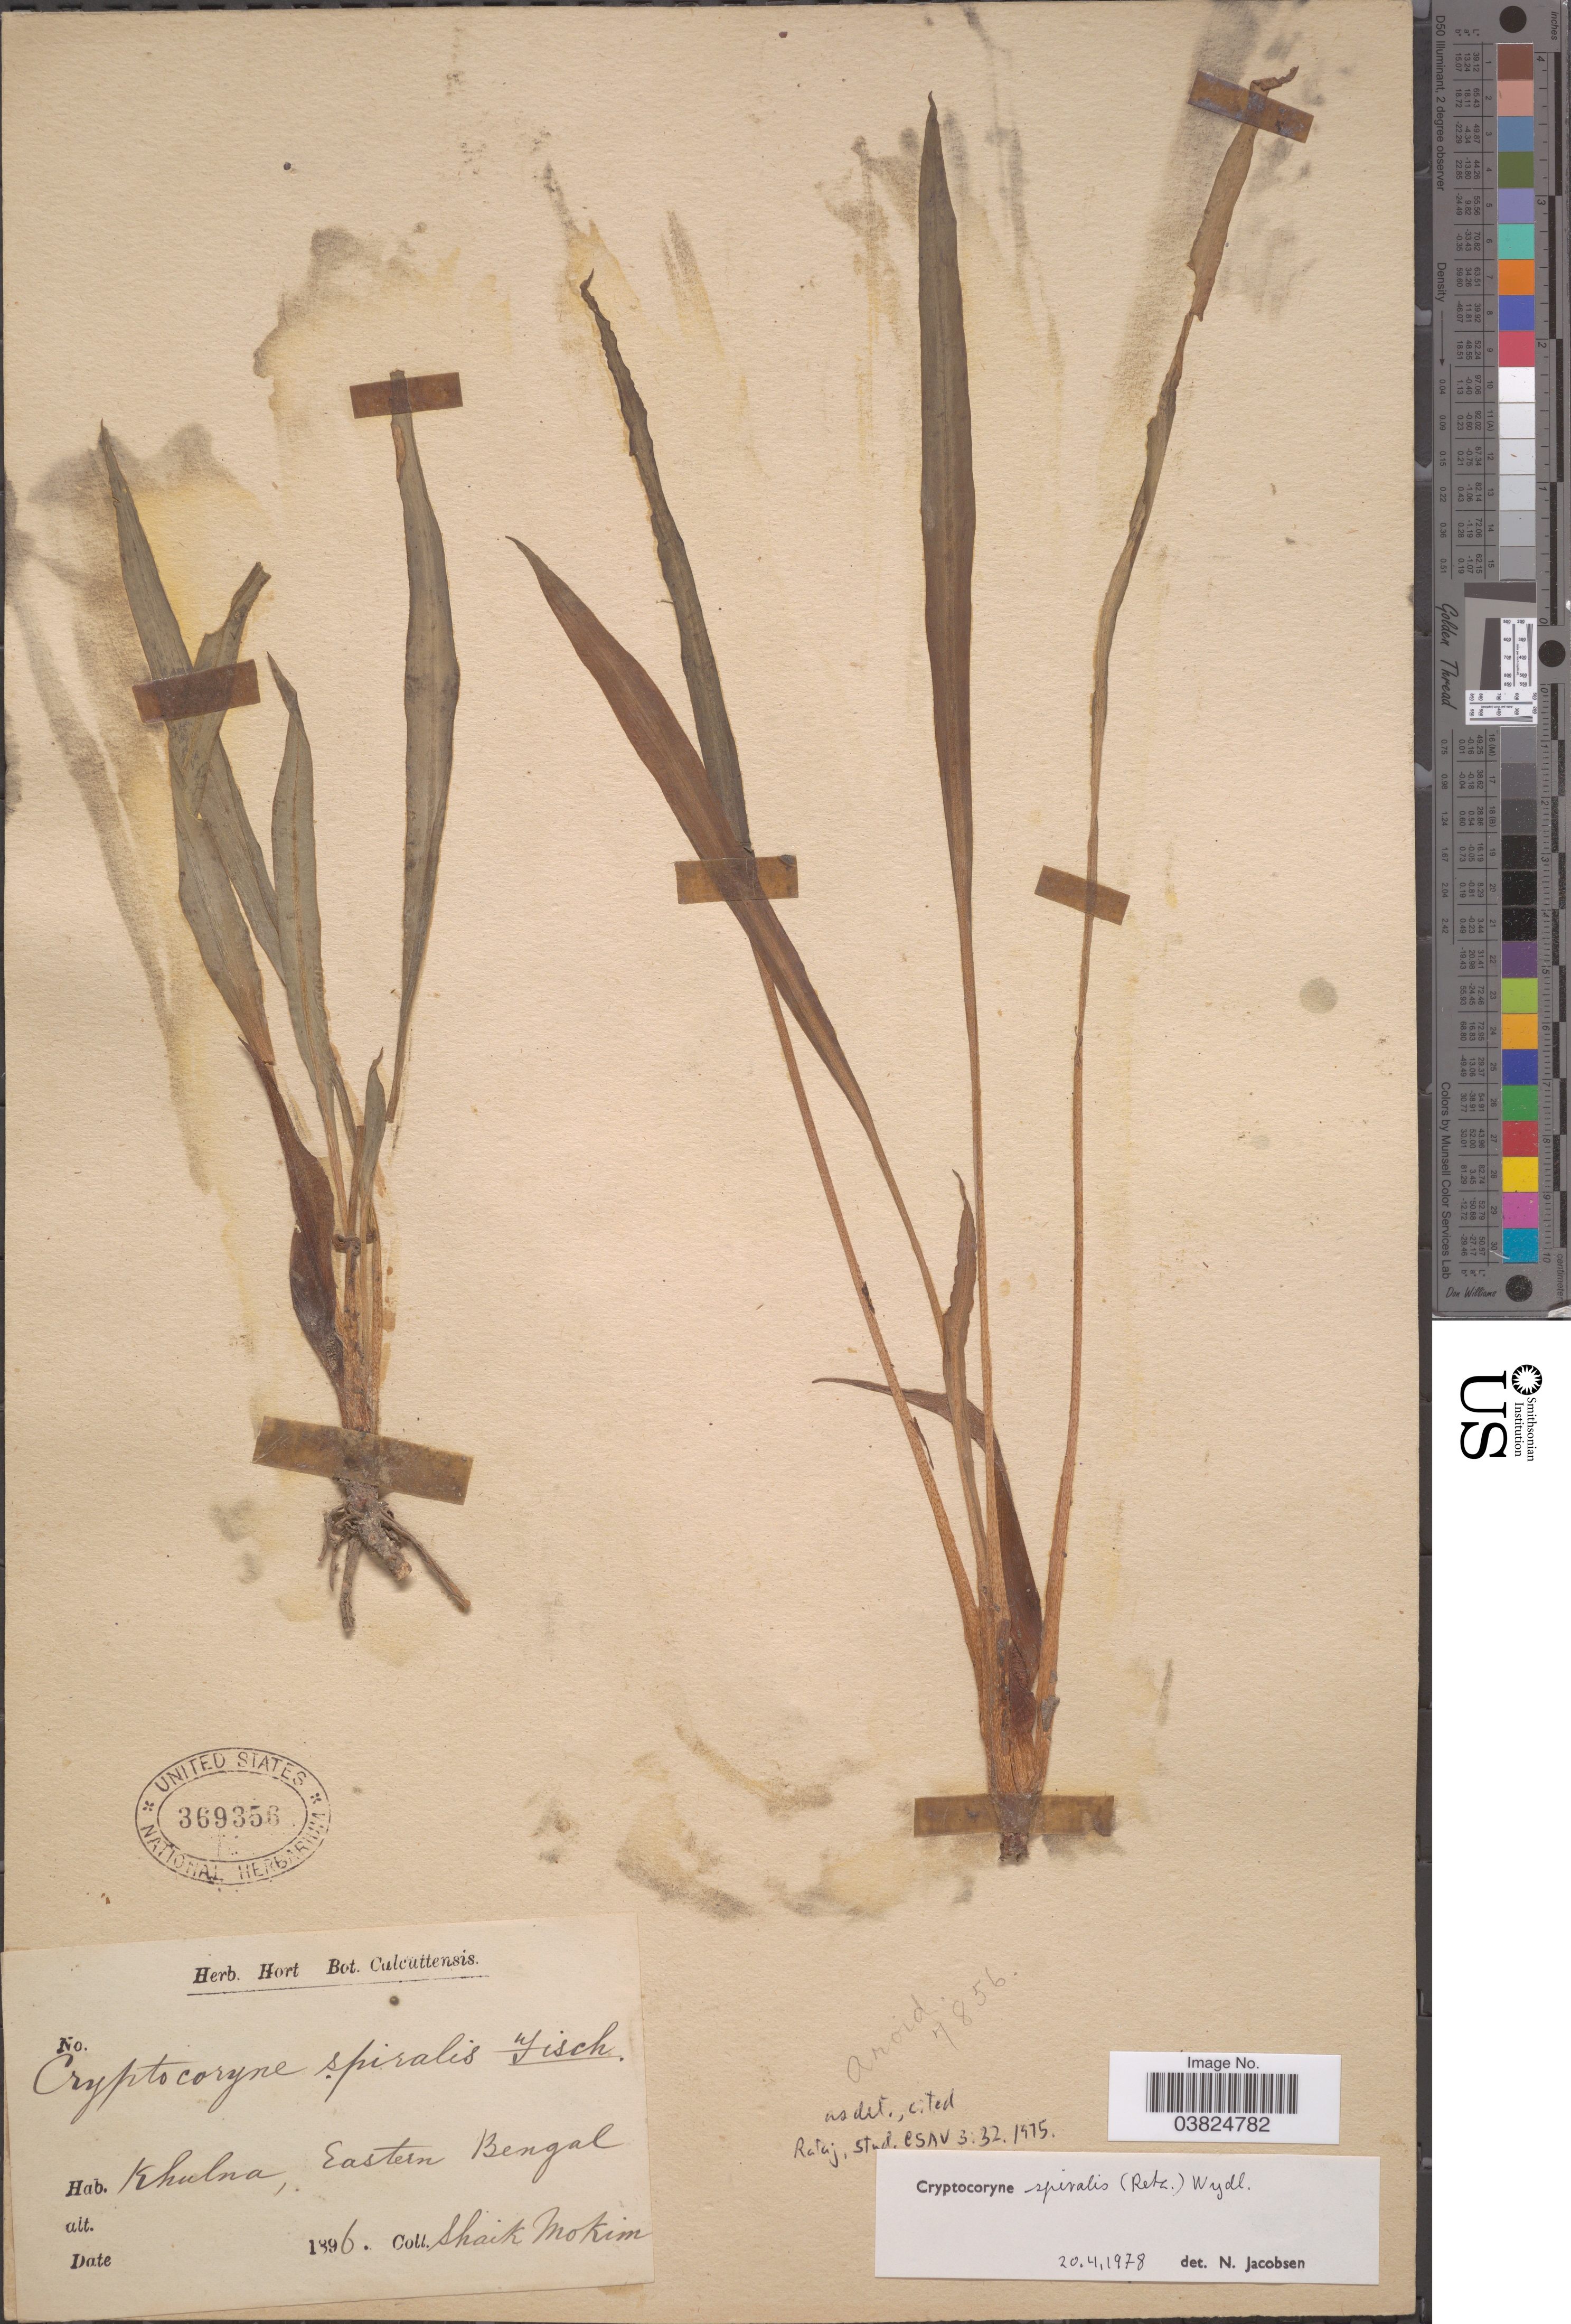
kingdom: Plantae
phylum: Tracheophyta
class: Liliopsida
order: Alismatales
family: Araceae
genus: Cryptocoryne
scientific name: Cryptocoryne spiralis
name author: (Retz.) Fisch. ex Wydler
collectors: S. Mokim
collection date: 1896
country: Bangladesh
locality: Khulna, Eastern Bengal.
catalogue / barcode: US 369356